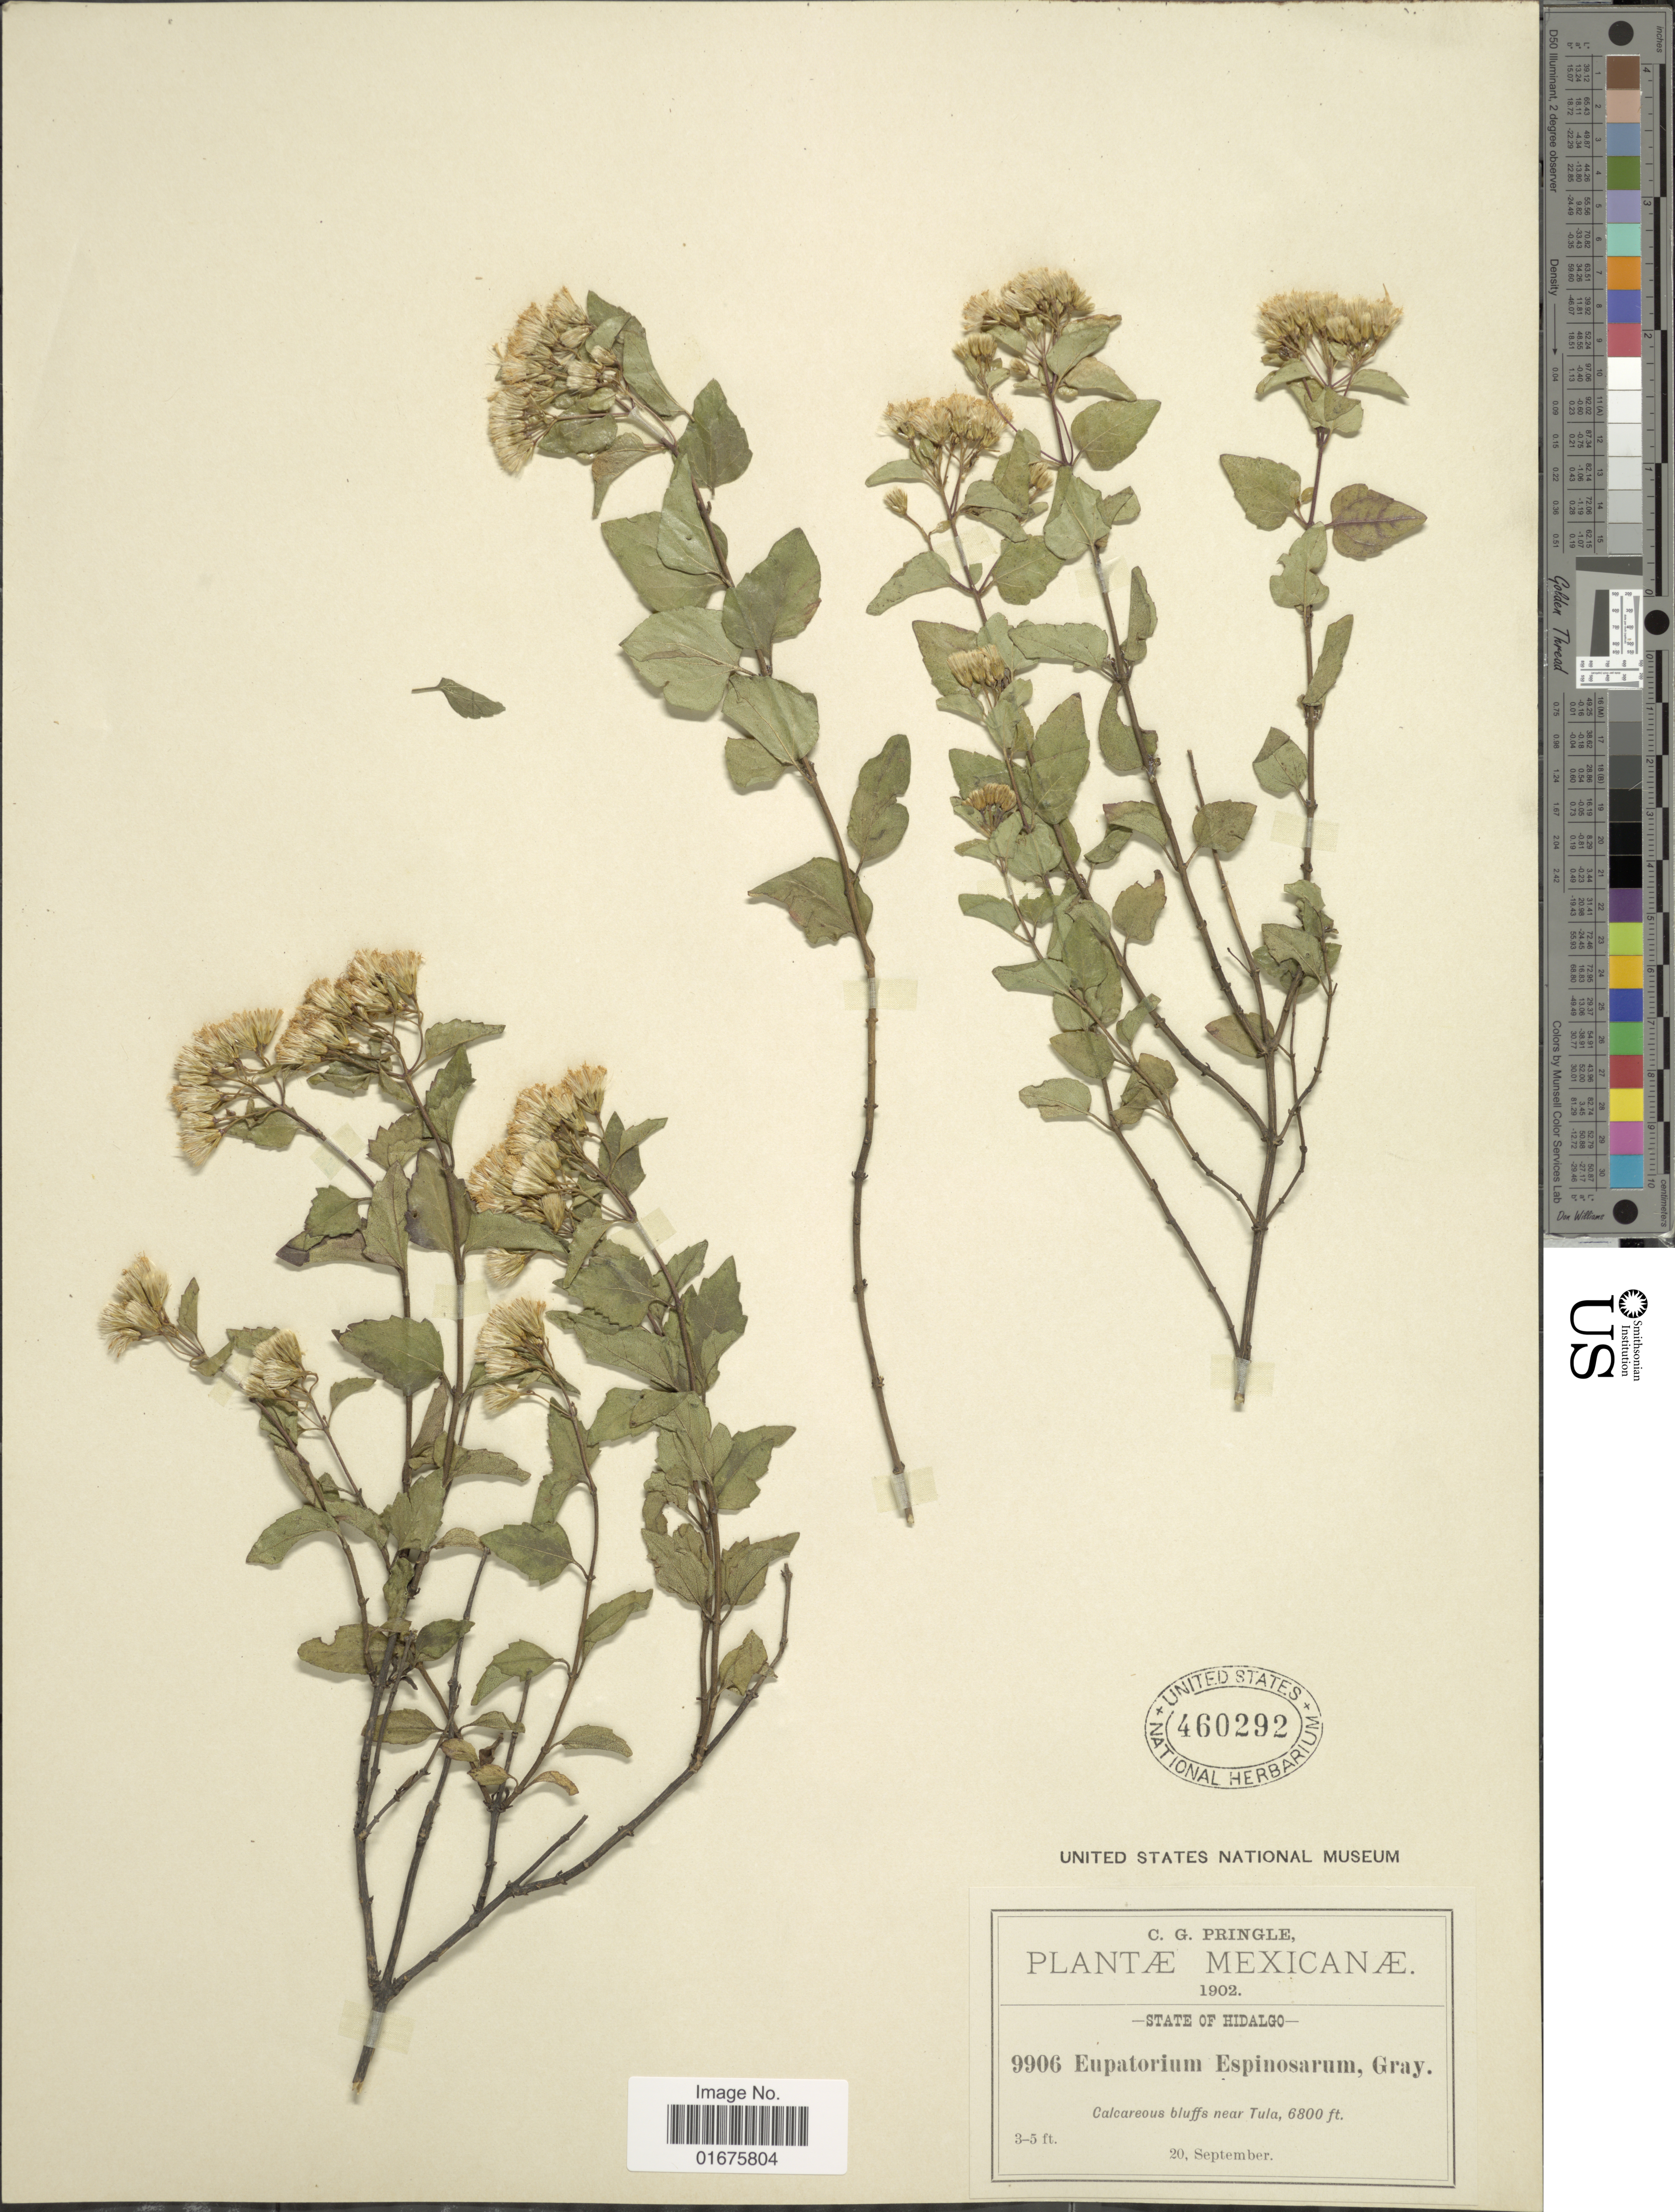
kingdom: Plantae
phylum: Tracheophyta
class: Magnoliopsida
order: Asterales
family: Asteraceae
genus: Ageratina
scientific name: Ageratina espinosarum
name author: (A. Gray) R.M. King & H. Rob.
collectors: C. G. Pringle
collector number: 9906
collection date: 1902-09-20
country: Mexico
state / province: Hidalgo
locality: Calcareous bluffs near Tula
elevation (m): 2073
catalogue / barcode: US 460292